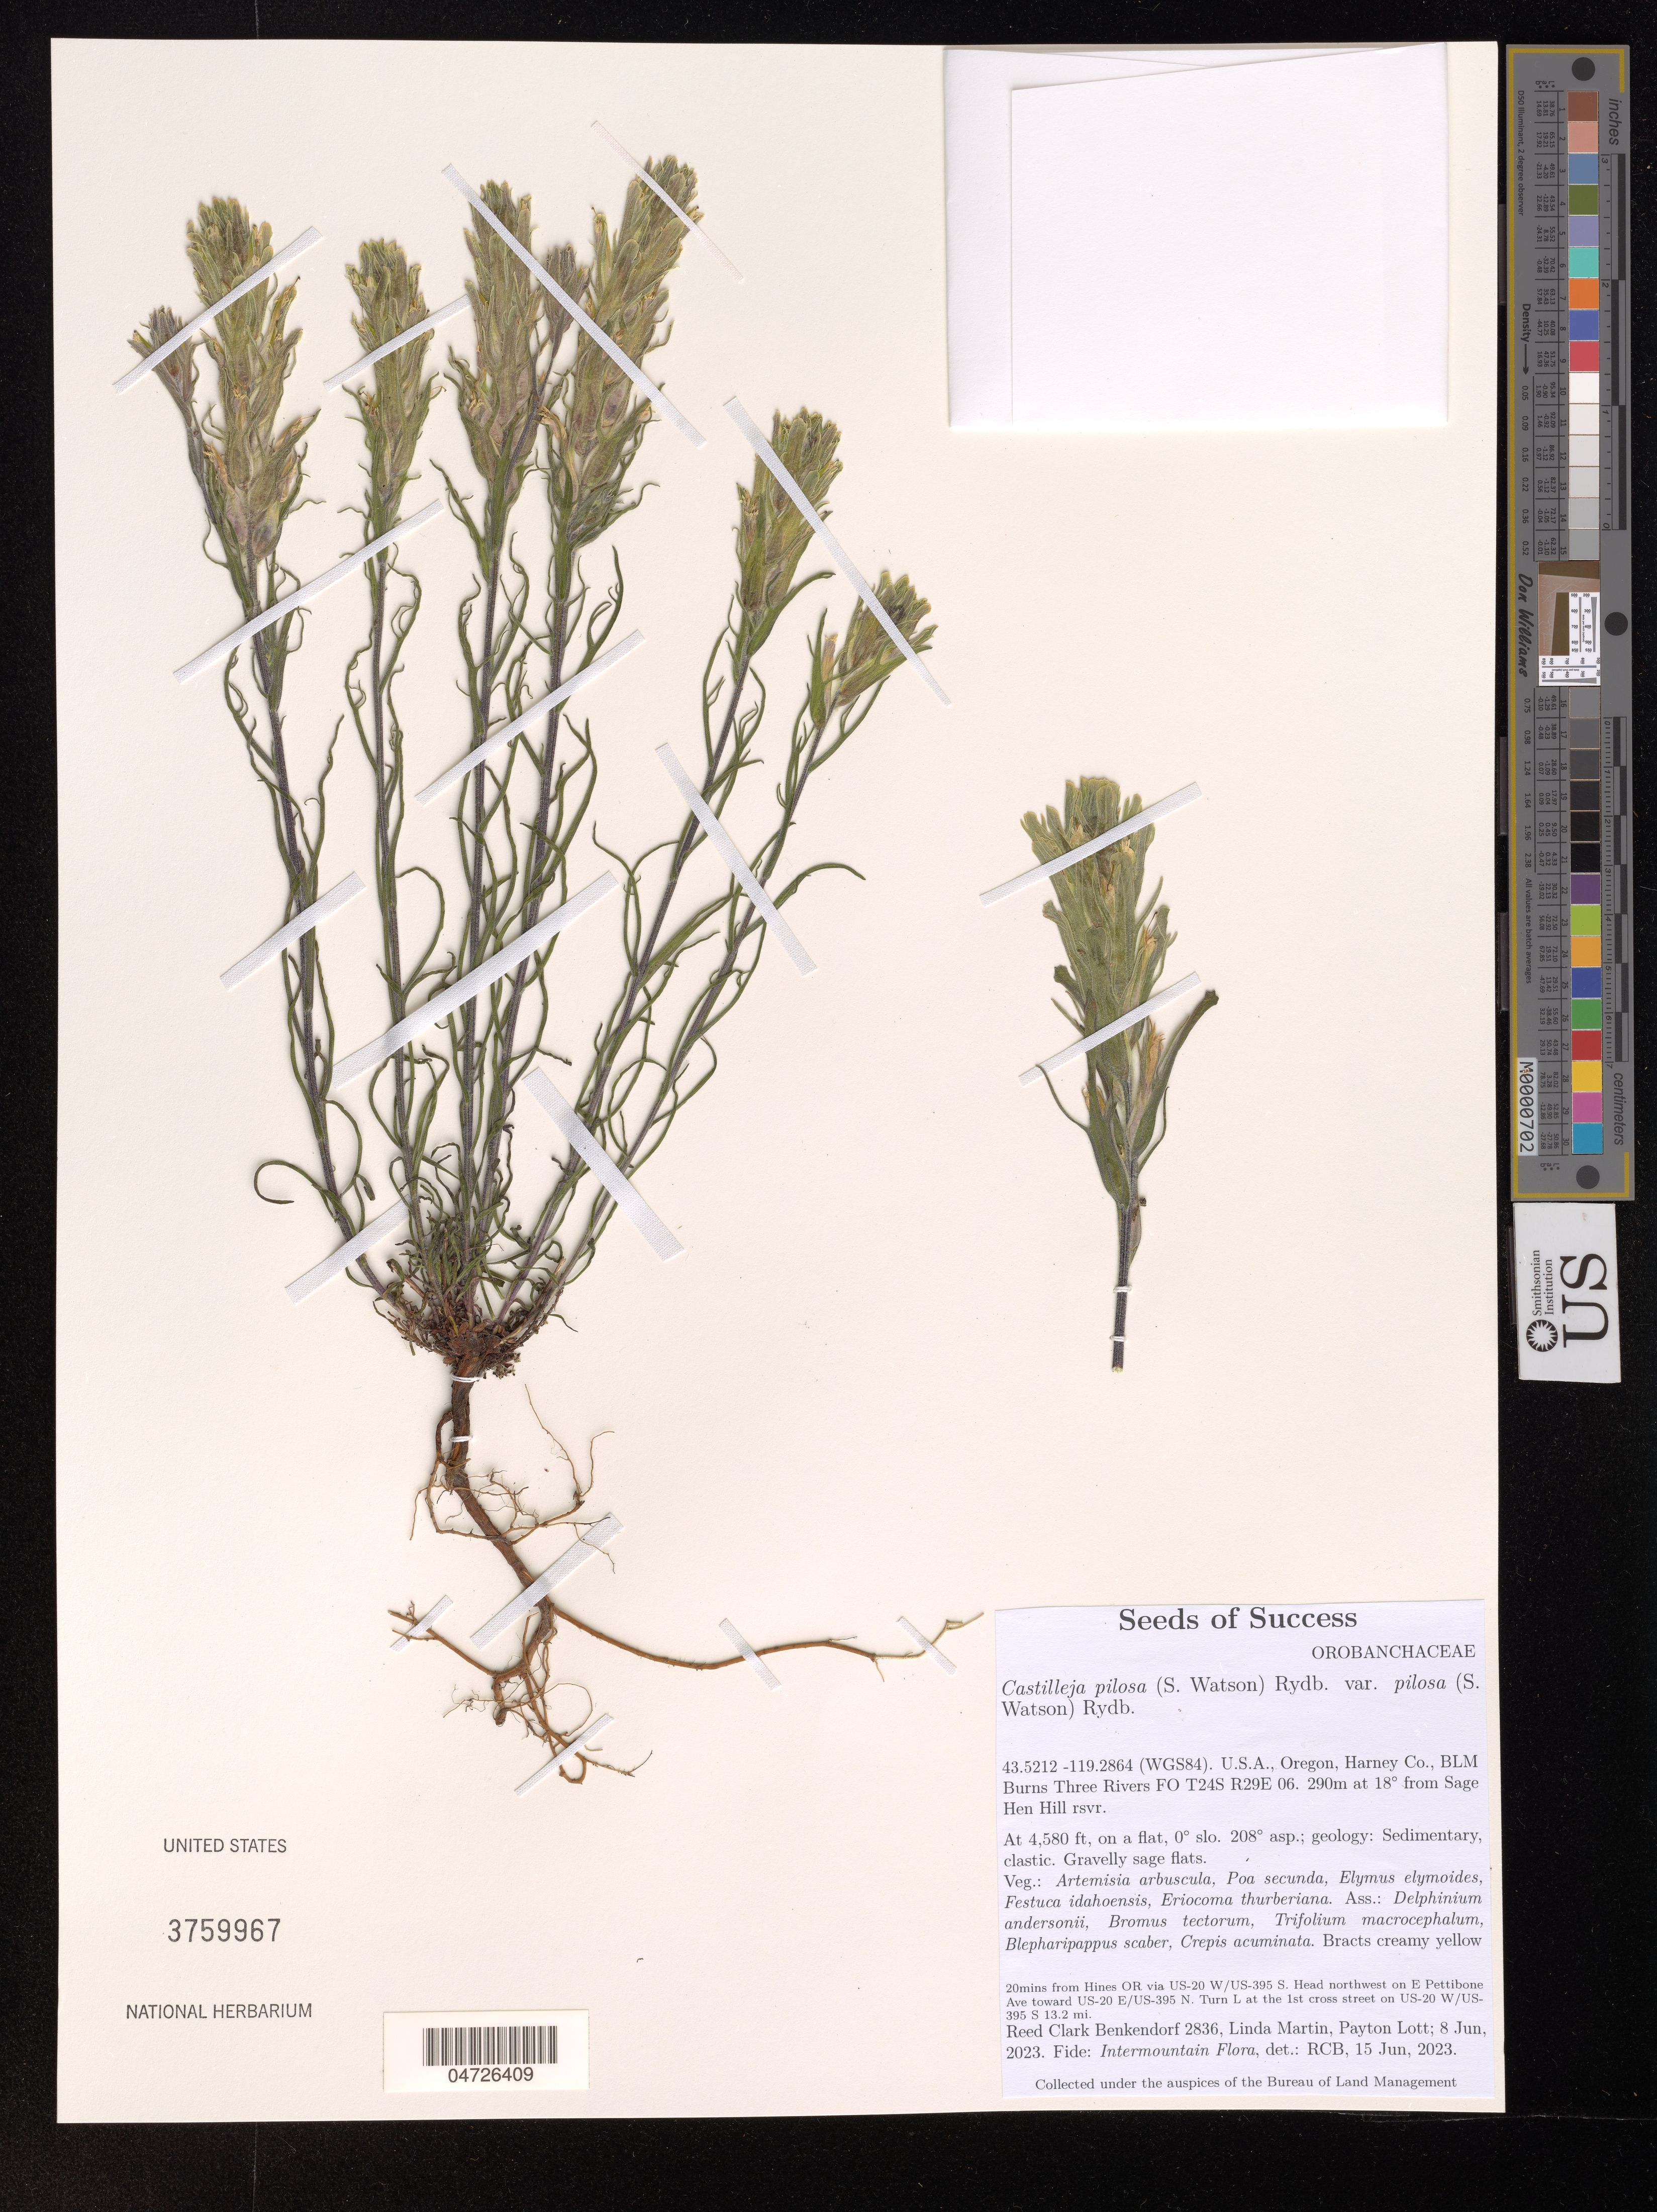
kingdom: Plantae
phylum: Tracheophyta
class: Magnoliopsida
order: Lamiales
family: Orobanchaceae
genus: Castilleja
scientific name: Castilleja pilosa var. pilosa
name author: (S. Watson) Rydb.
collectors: R. Benkendorf, L. Martin & P. Lott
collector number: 2836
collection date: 2023-06-08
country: United States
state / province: Oregon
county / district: Harney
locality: (WGS84). Harney Co., BLM Burns Three Rivers FO T24S R29E 06. 290m at 18° from Sage Hen Hill rsvr.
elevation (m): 1396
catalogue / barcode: US 3759967